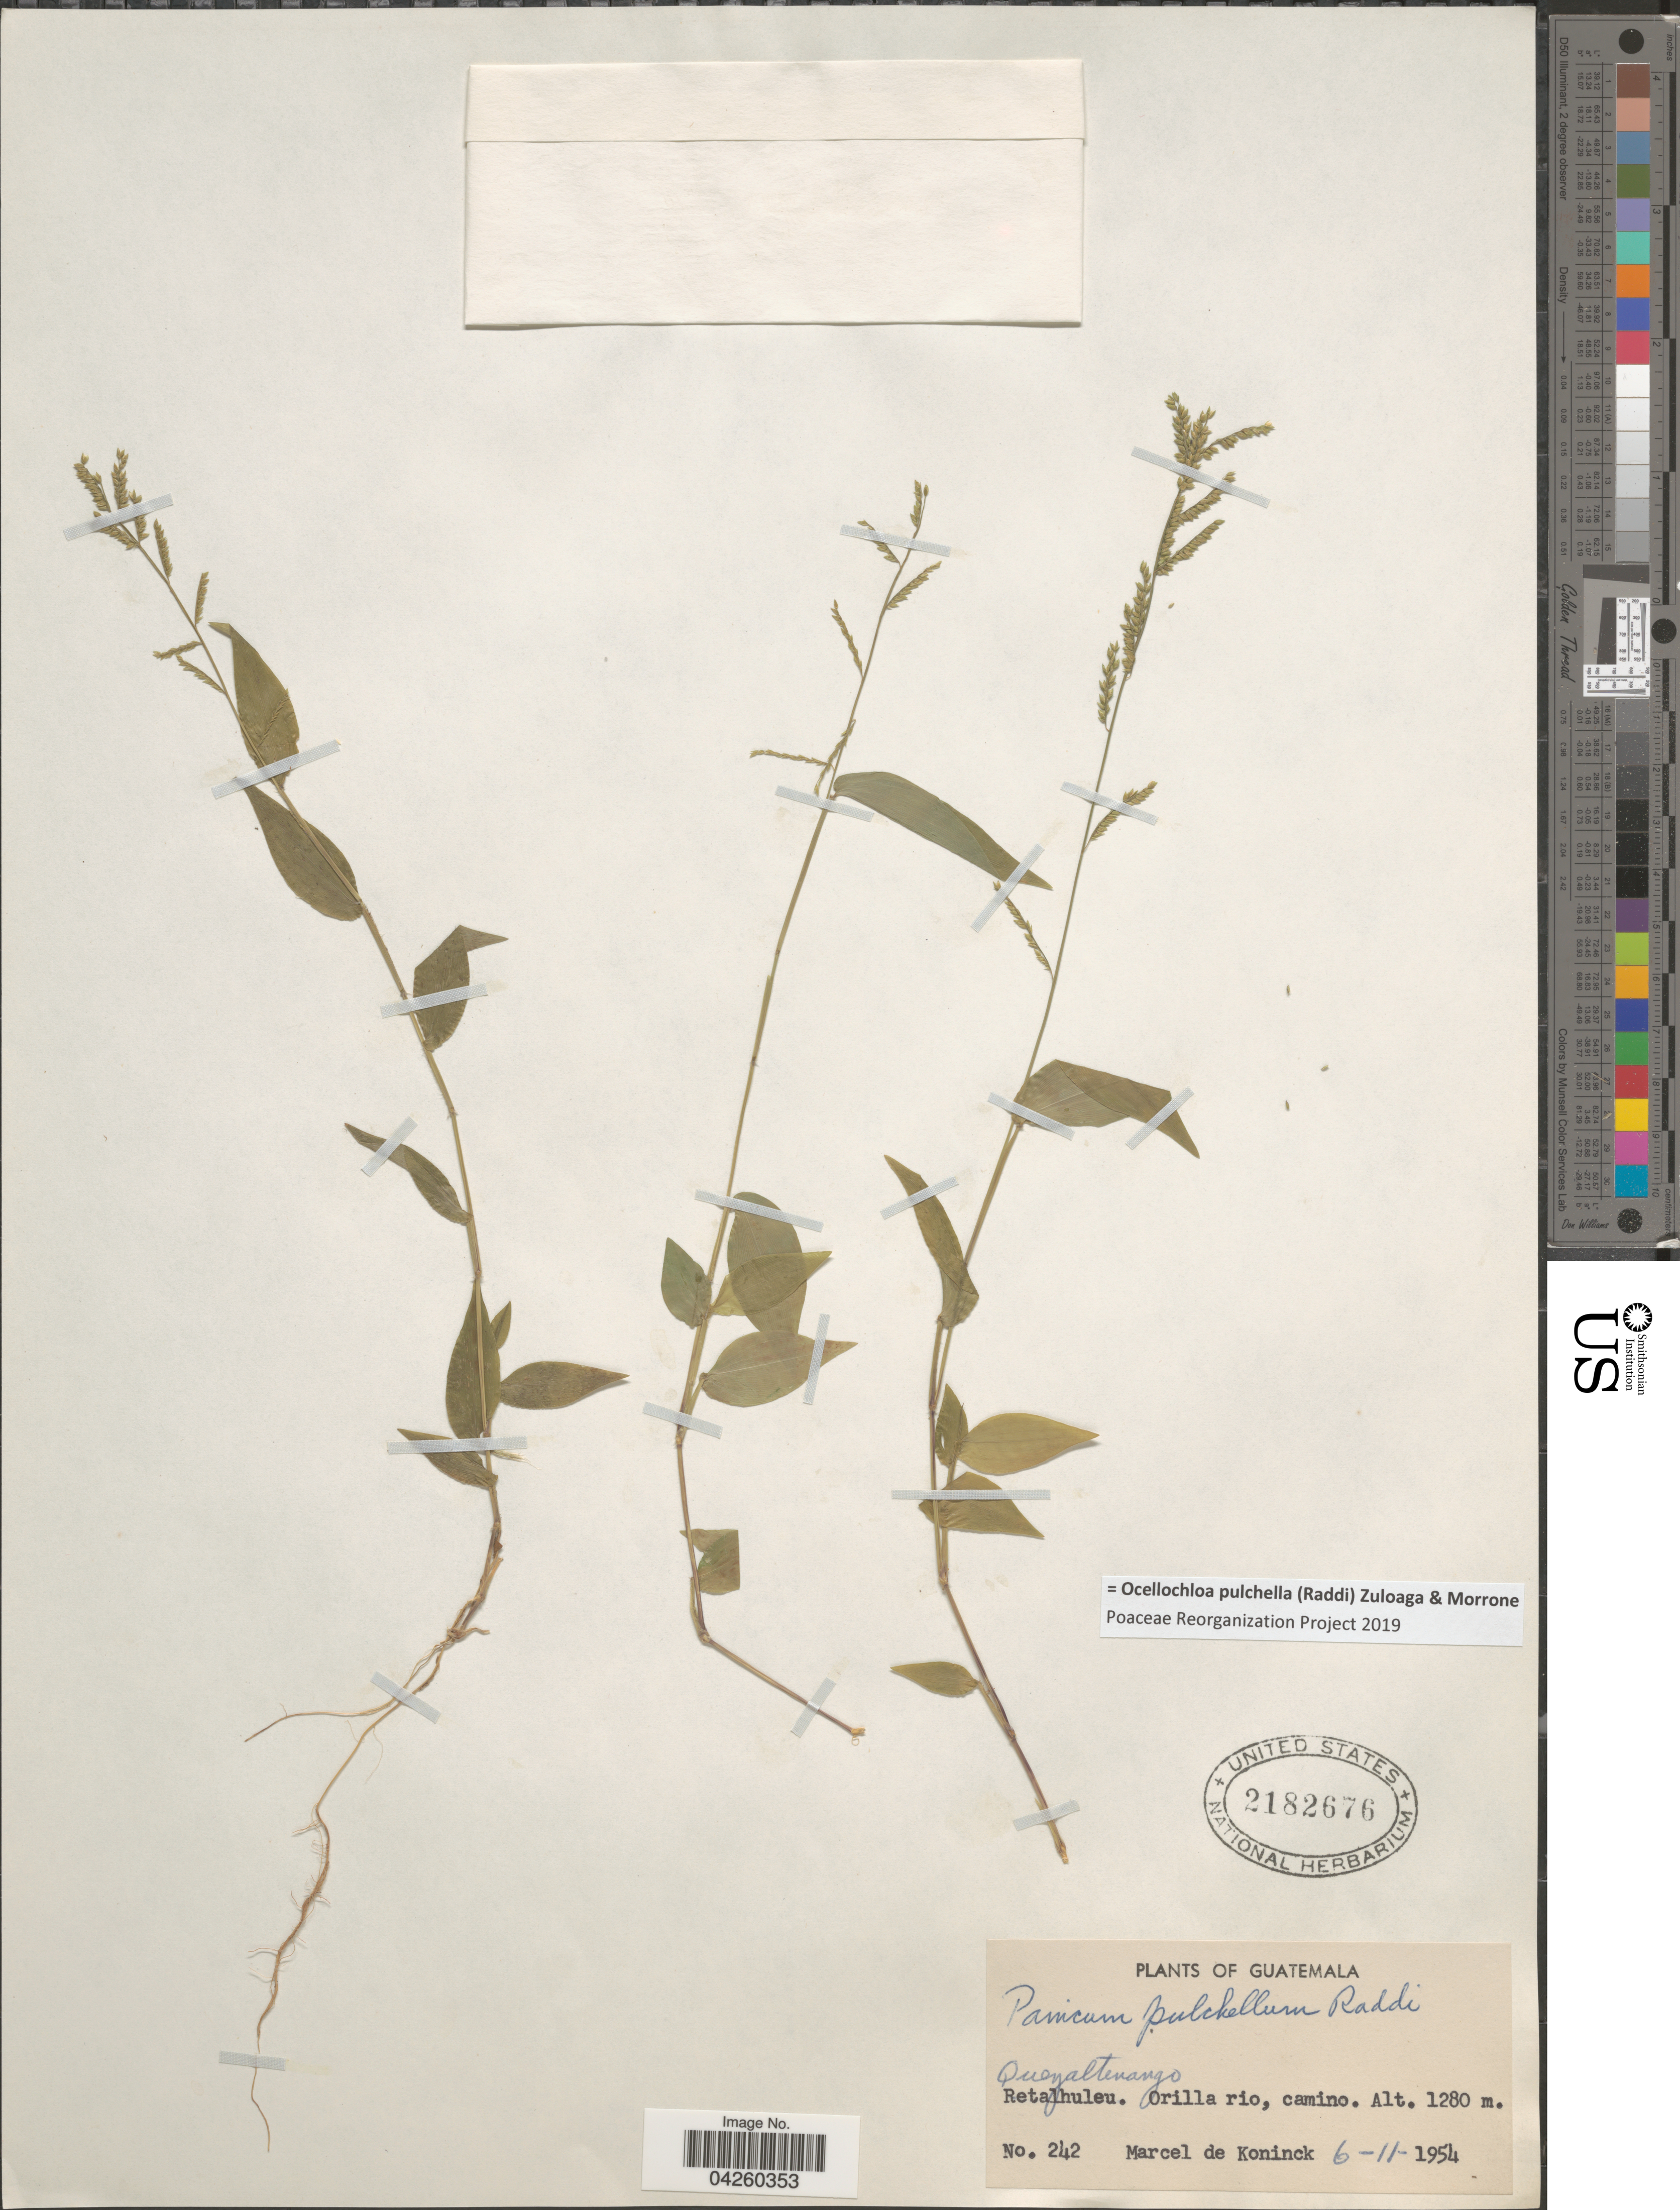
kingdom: Plantae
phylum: Tracheophyta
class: Liliopsida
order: Poales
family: Poaceae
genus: Ocellochloa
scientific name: Ocellochloa pulchella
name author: (Raddi) Zuloaga & Morrone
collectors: M. Koninck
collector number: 242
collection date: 1954-11-06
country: Guatemala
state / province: Quetzaltenango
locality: Retalhuleu. Orilao rio, camino.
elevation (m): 1280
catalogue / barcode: US 2182676